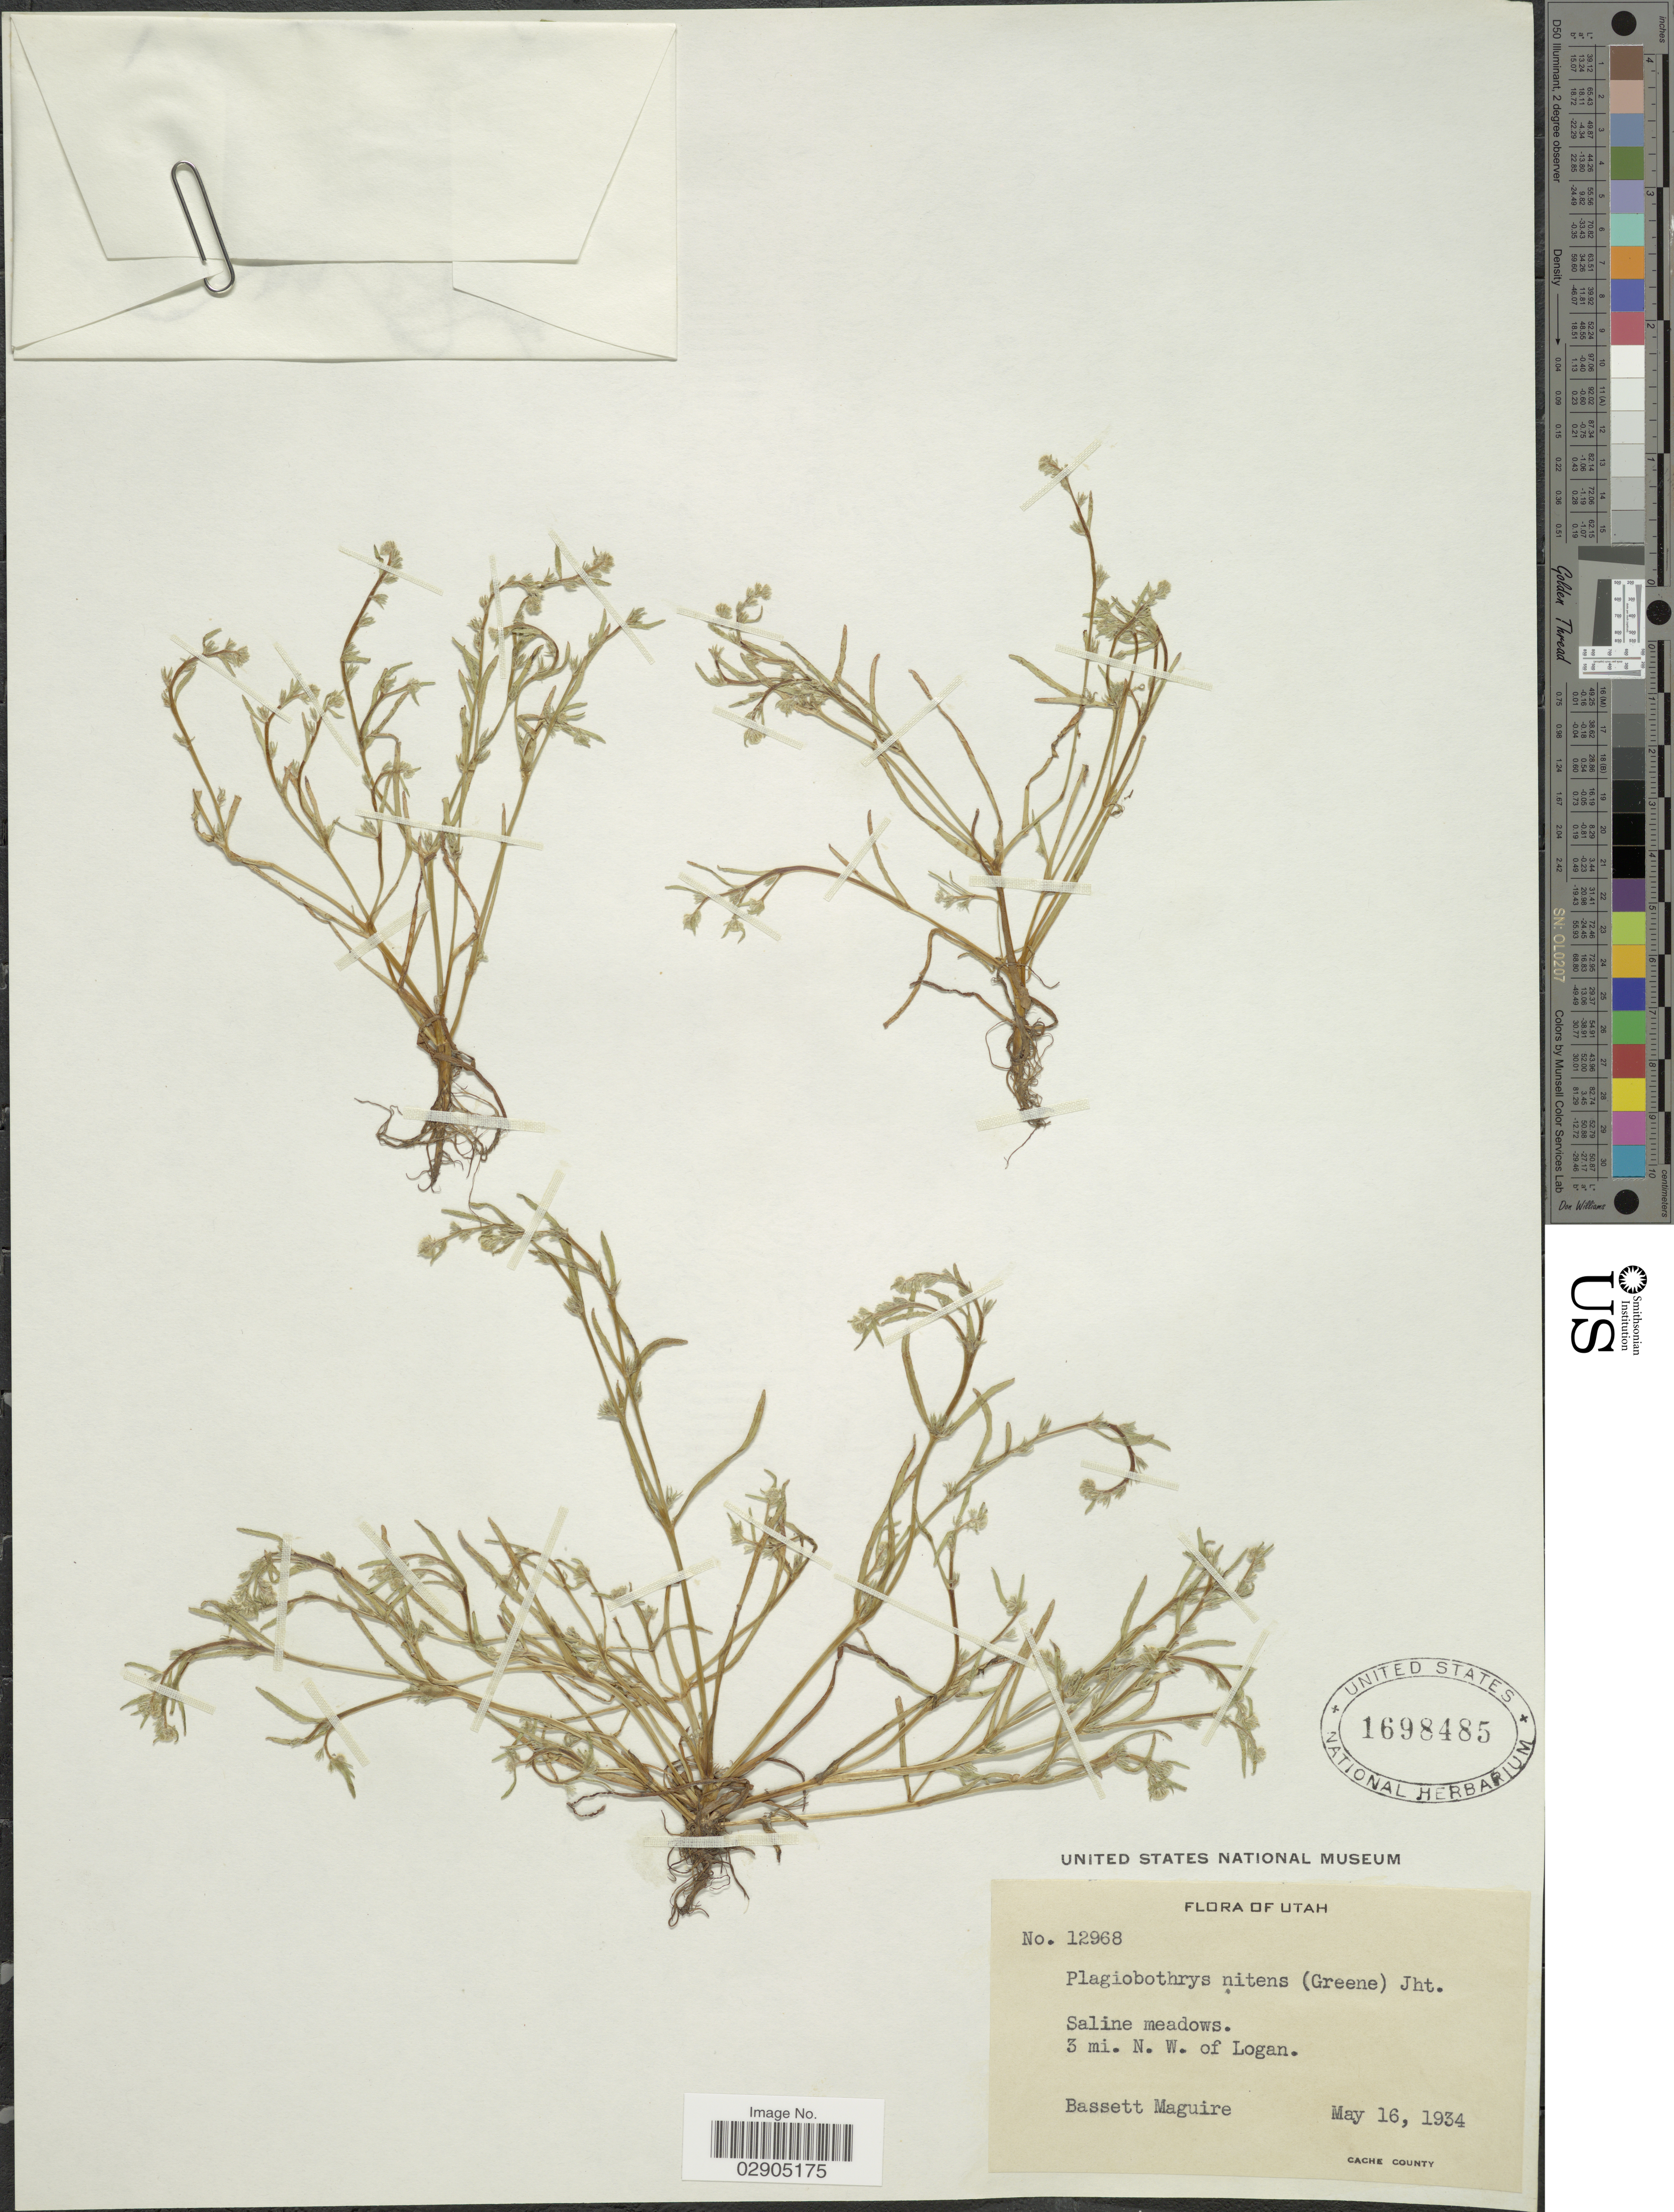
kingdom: Plantae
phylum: Tracheophyta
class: Magnoliopsida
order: Boraginales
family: Boraginaceae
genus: Allocarya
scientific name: Allocarya nitens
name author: Greene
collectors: B. Maguire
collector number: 12968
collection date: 1934-05-16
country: United States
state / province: Utah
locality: Saline meadows. 3 mi. N.W. of Logan.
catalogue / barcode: US 1698485